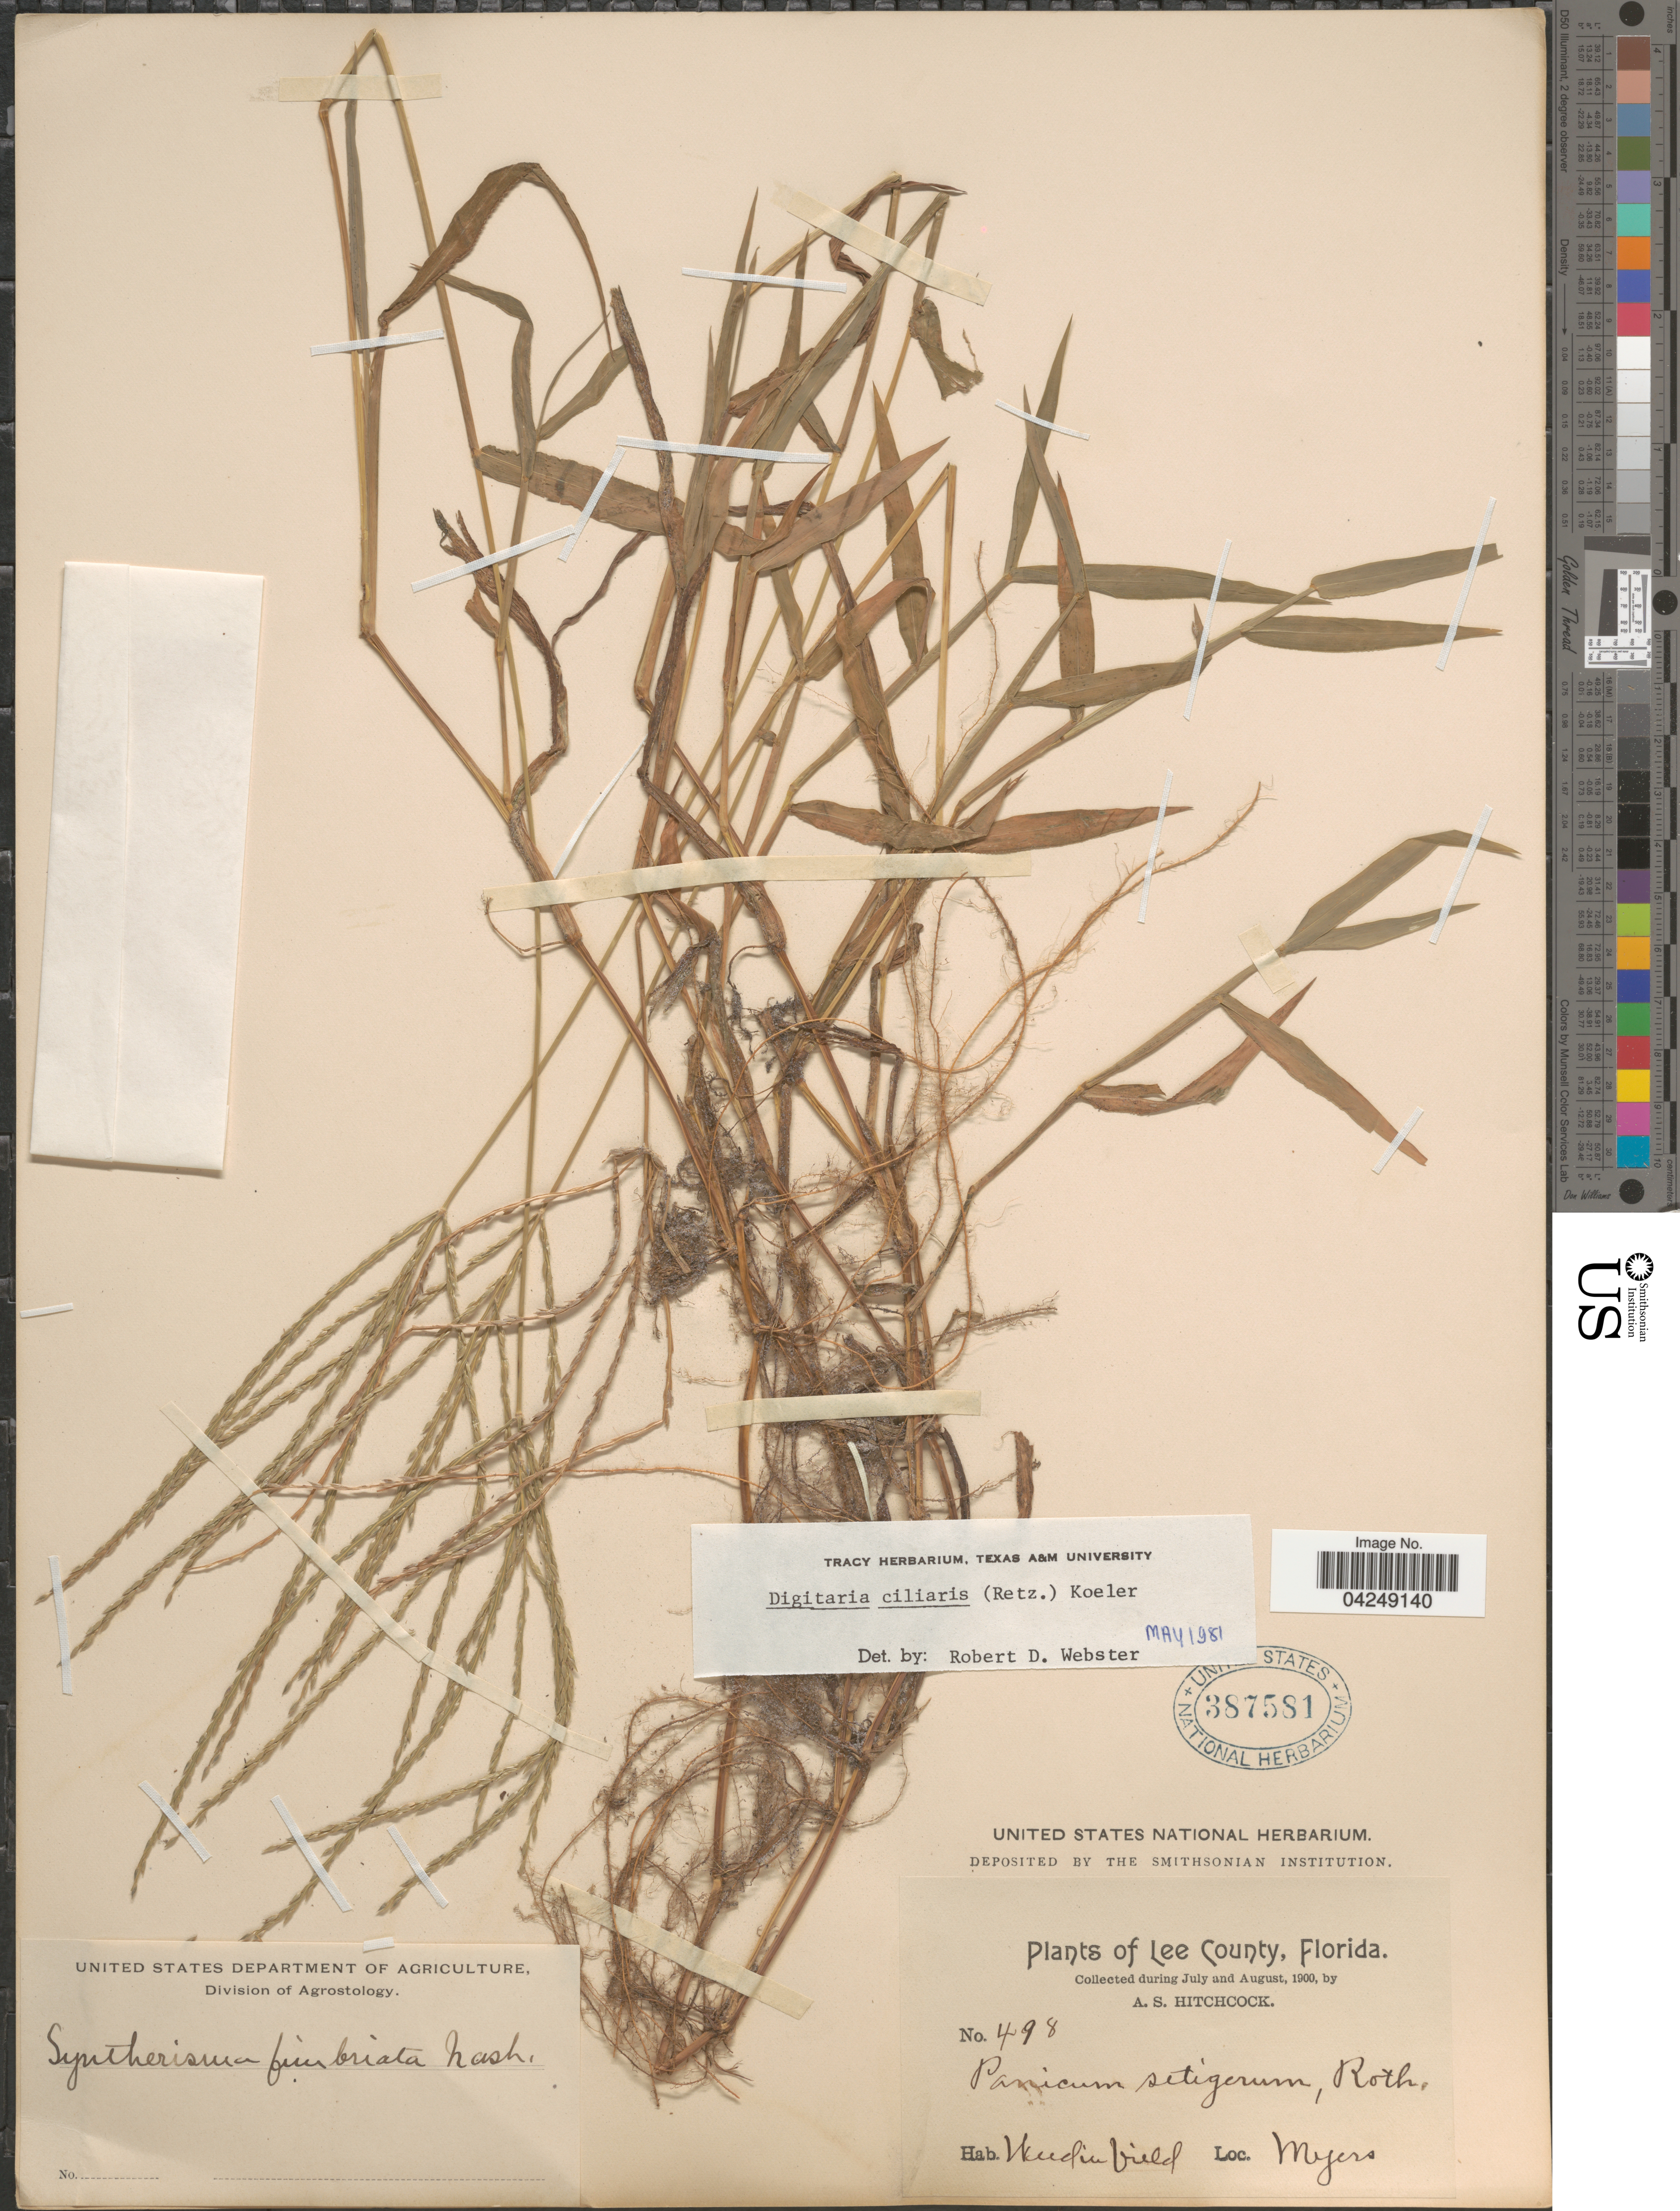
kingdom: Plantae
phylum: Tracheophyta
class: Liliopsida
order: Poales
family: Poaceae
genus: Digitaria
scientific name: Digitaria ciliaris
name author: (Retz.) Koeler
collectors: A. S. Hitchcock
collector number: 498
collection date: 1900-07/1900-08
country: United States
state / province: Florida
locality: Lee County. Weeding field.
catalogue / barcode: US 387581